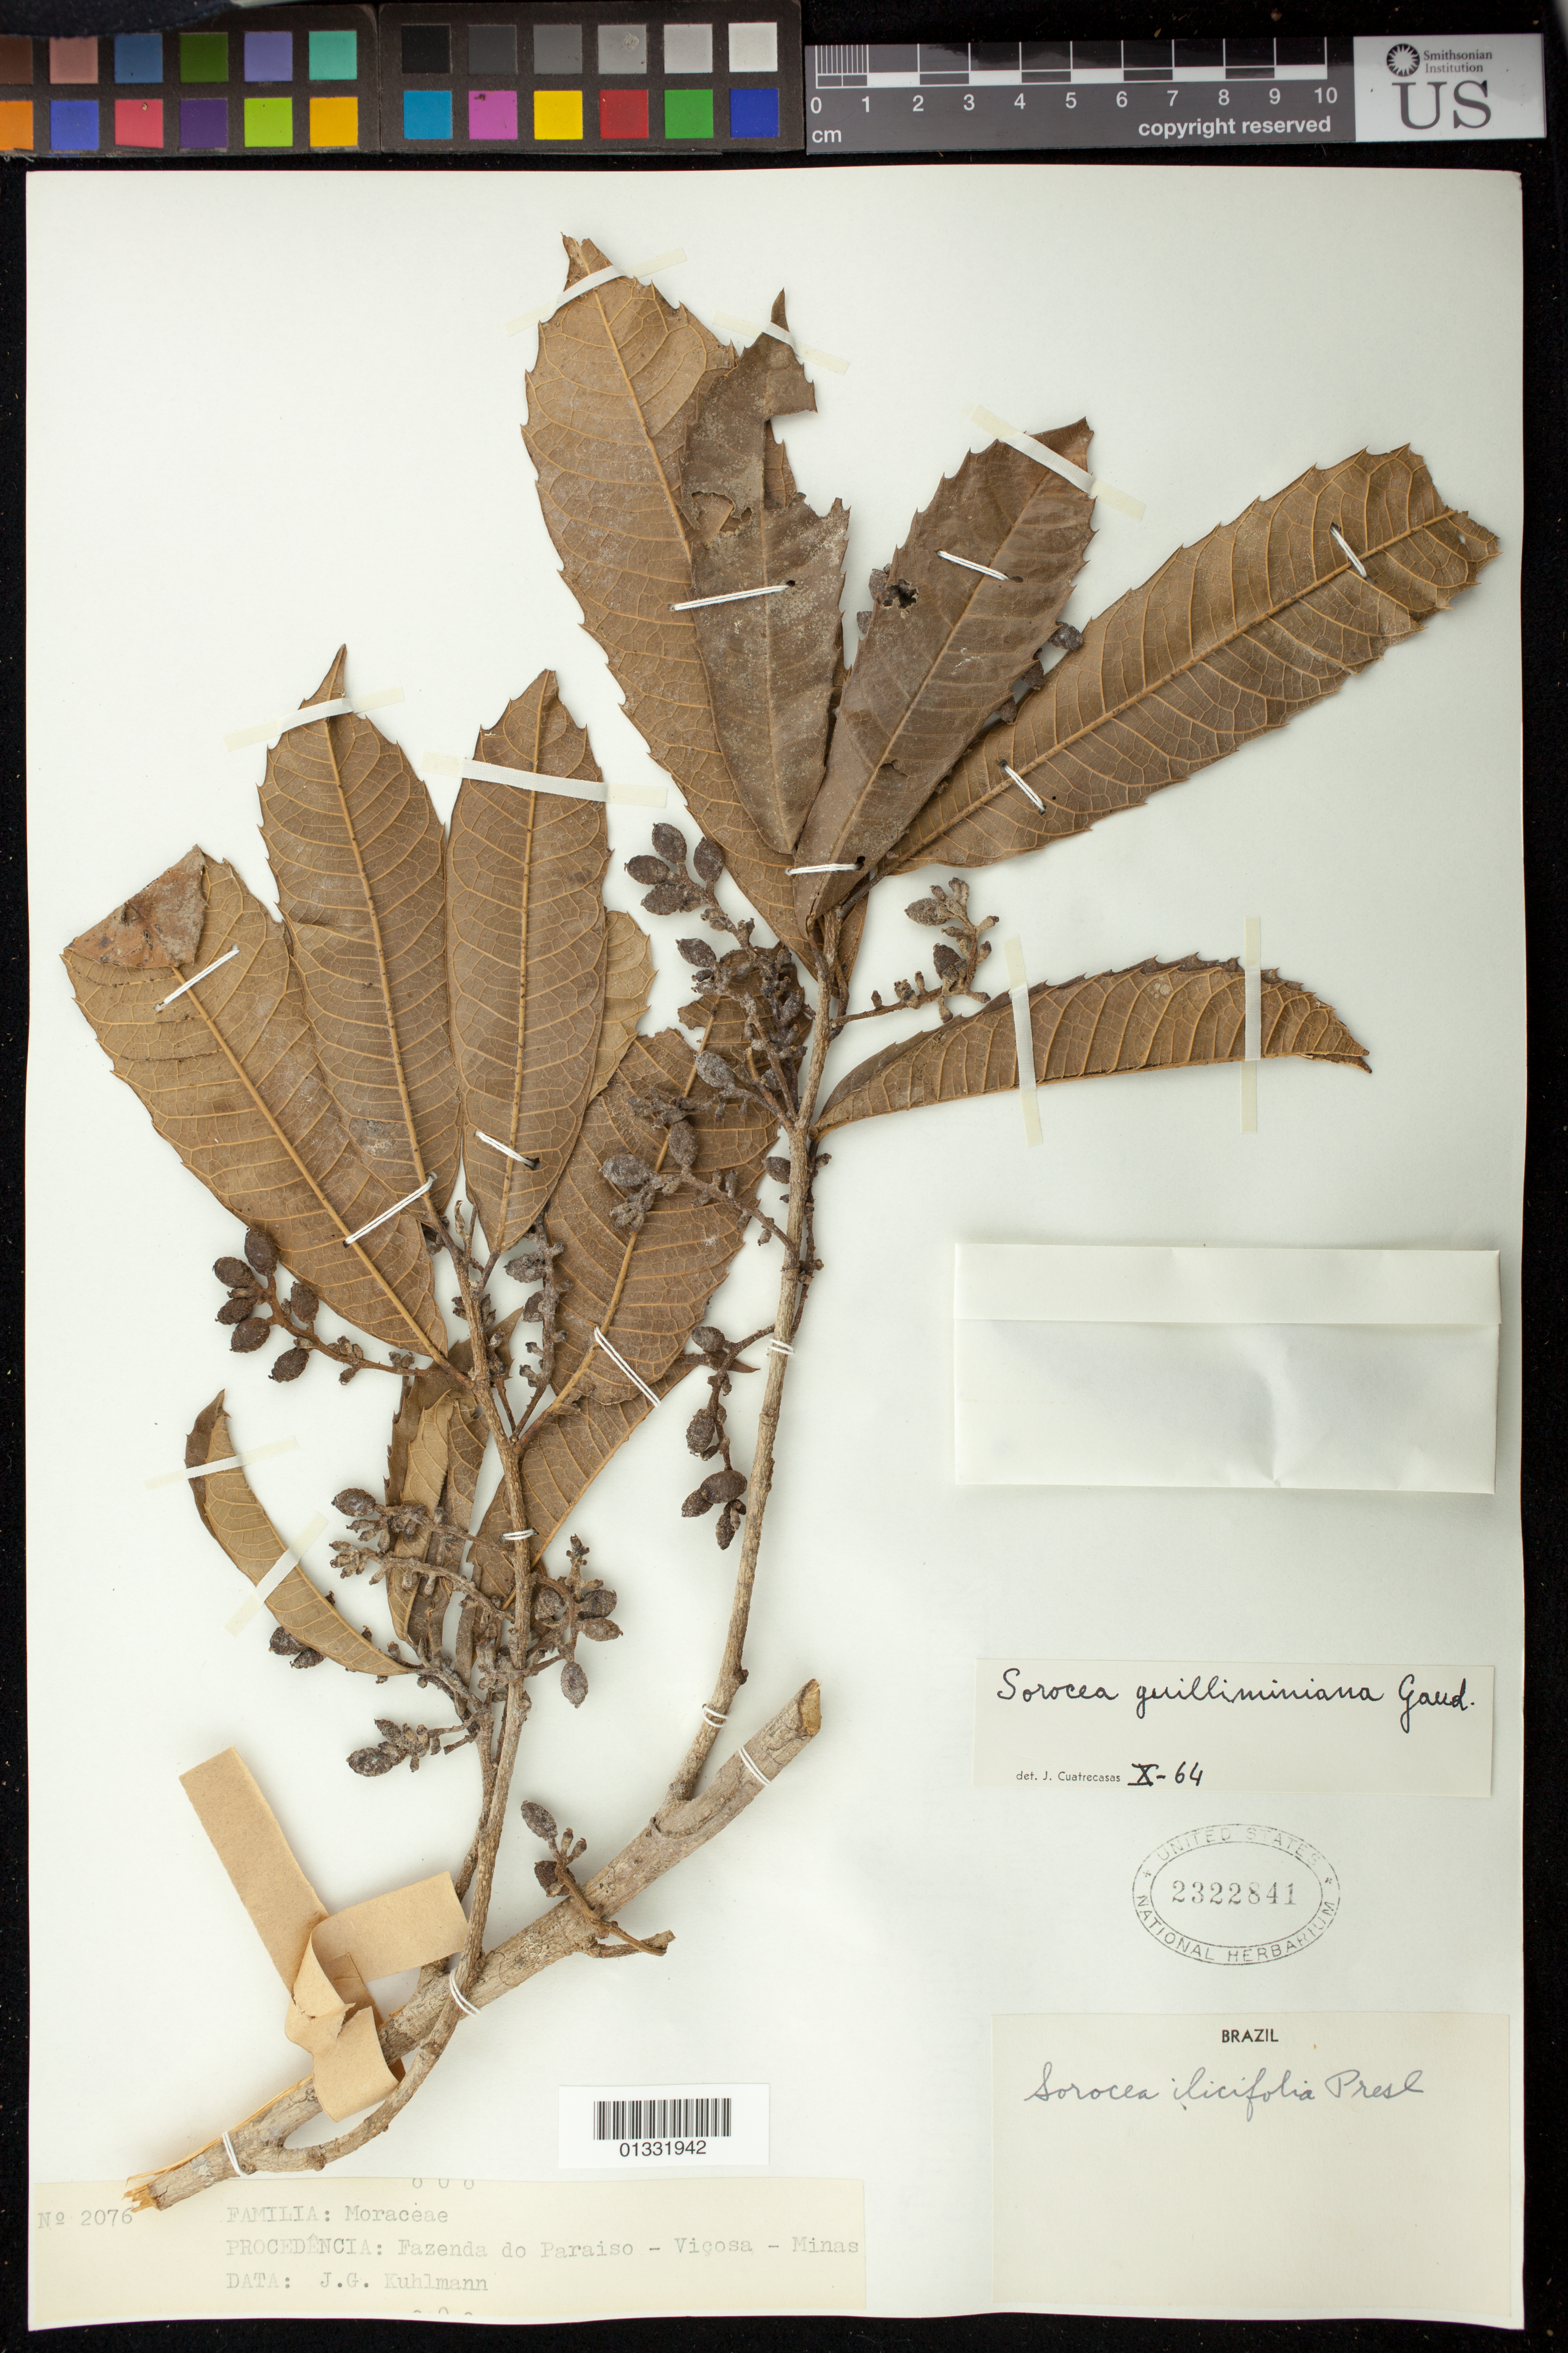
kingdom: Plantae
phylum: Tracheophyta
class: Magnoliopsida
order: Rosales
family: Moraceae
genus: Sorocea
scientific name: Sorocea guilleminiana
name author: Gaudich.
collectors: J. G. Kuhlmann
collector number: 2076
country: Brazil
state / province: Minas Gerais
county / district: Viçosa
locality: Fazenda do Paraíso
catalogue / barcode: US 2322841